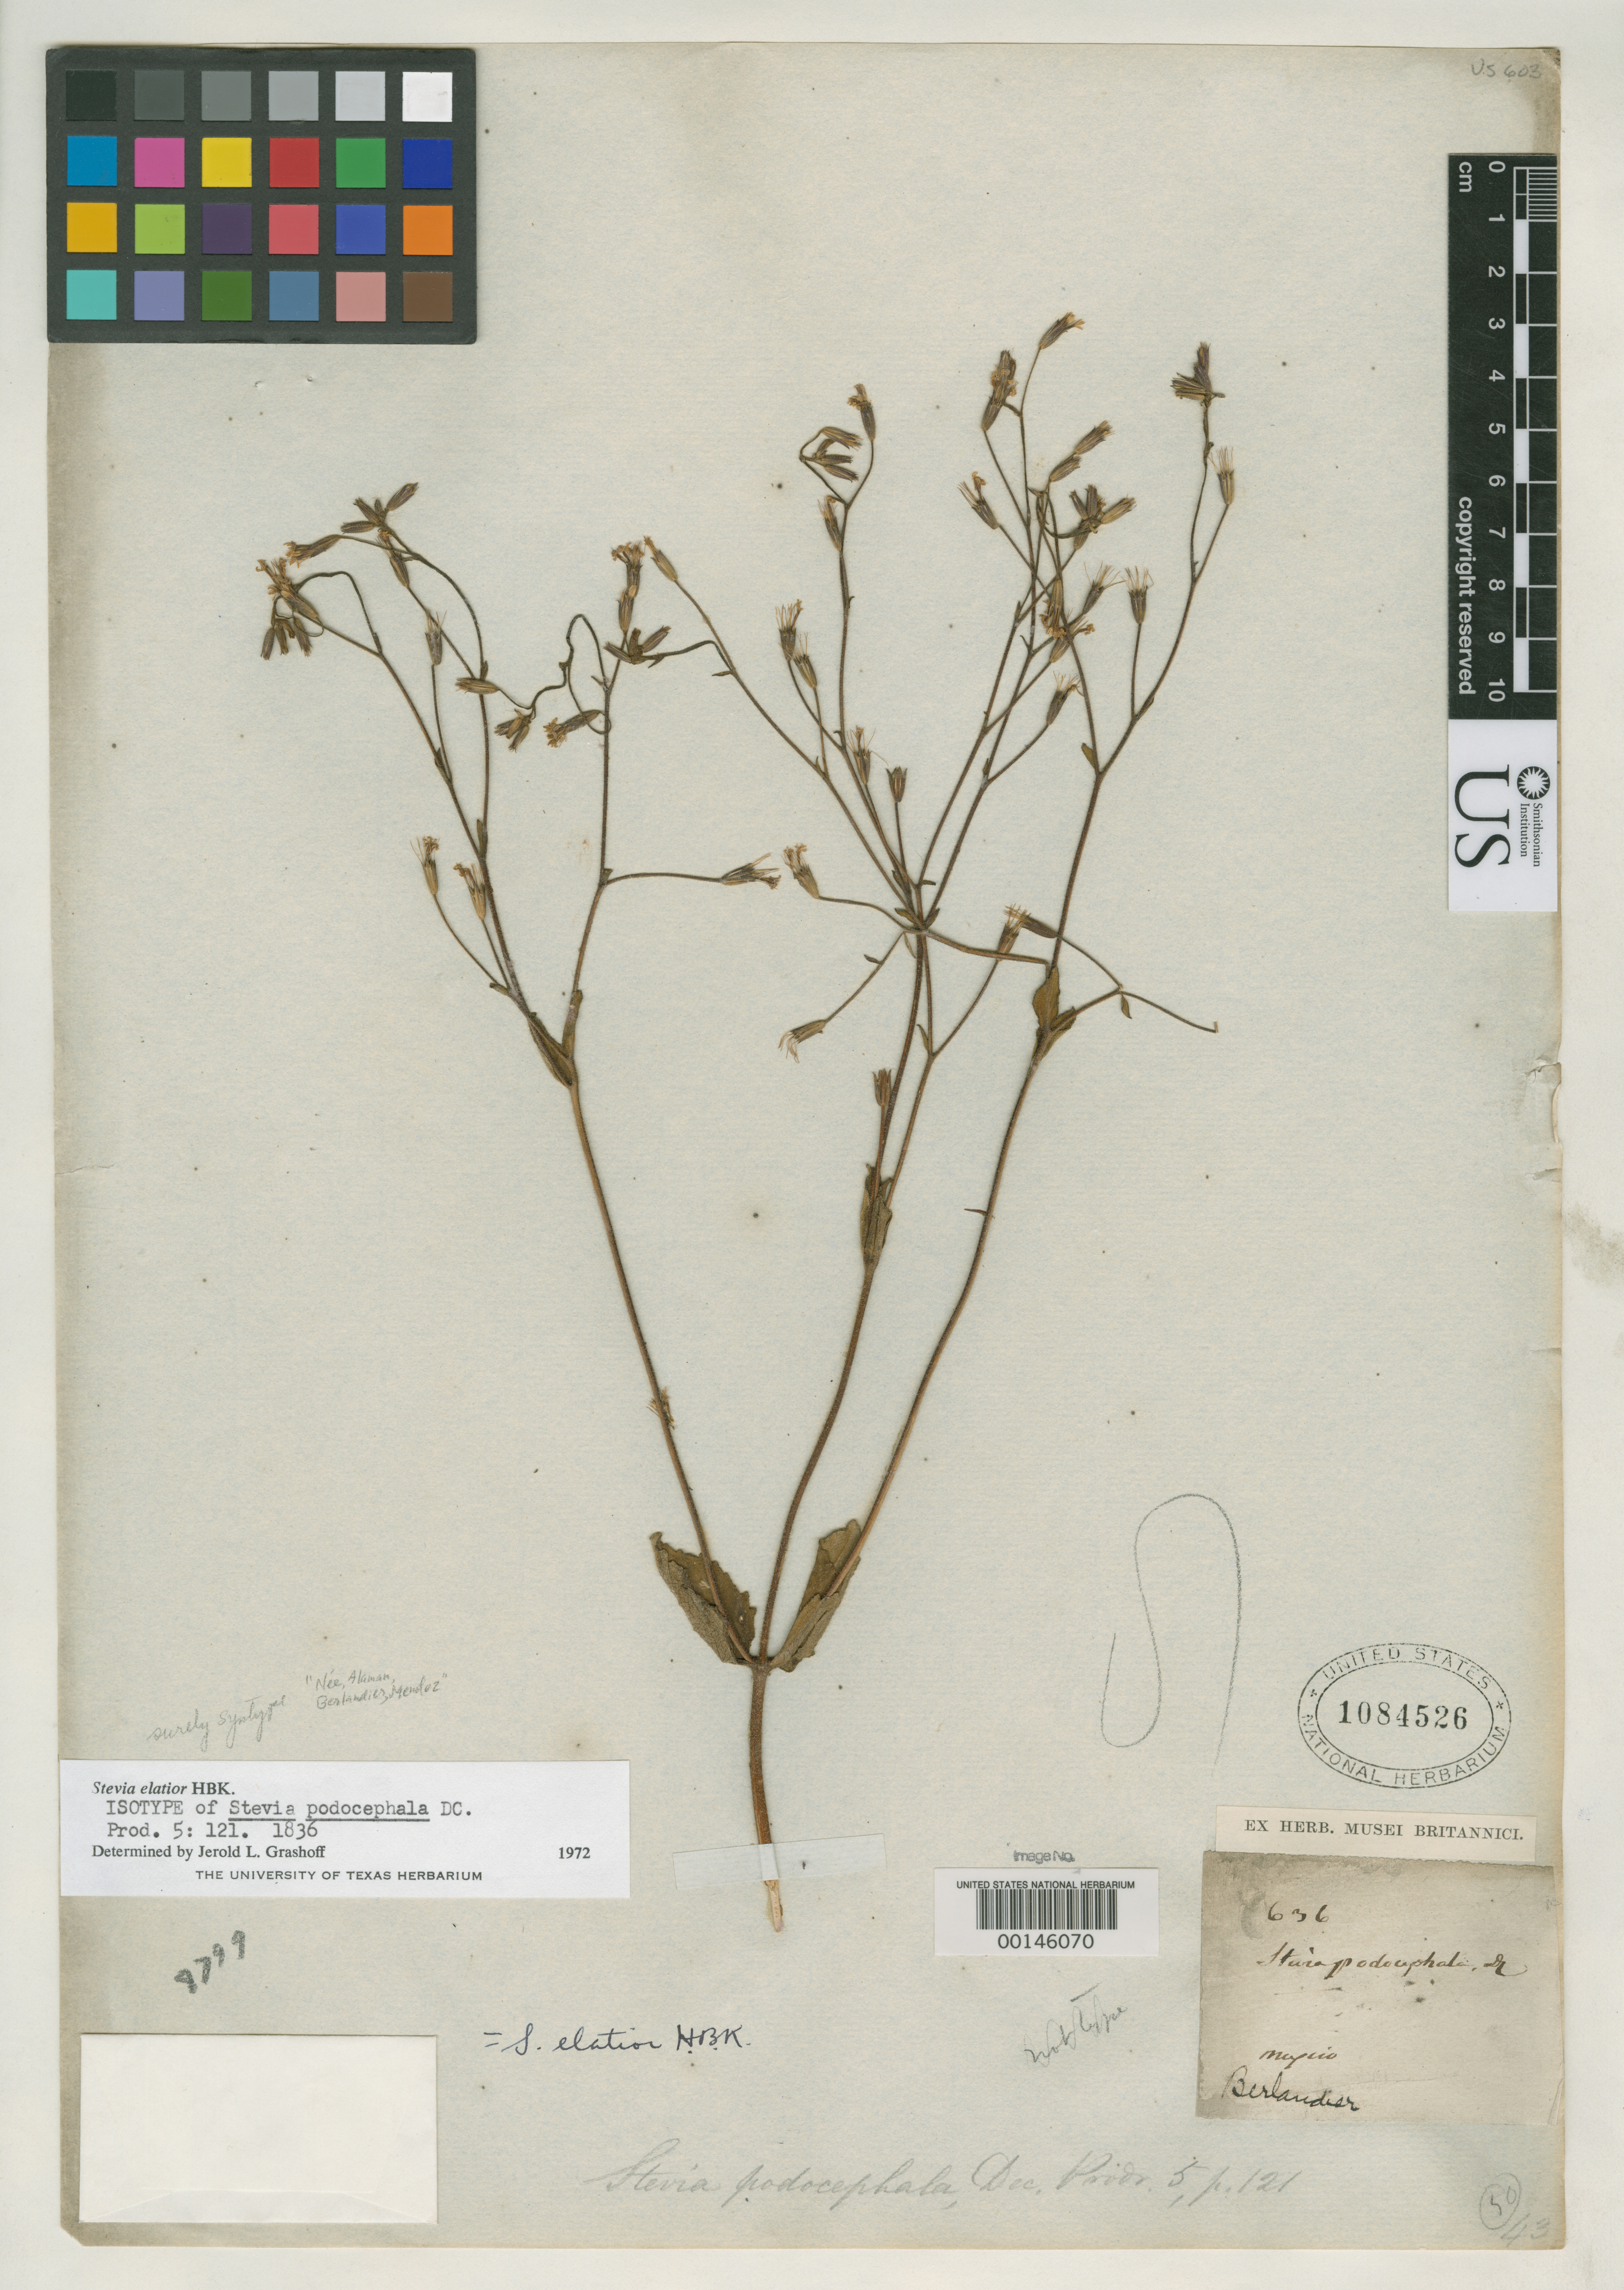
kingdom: Plantae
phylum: Tracheophyta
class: Magnoliopsida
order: Asterales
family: Asteraceae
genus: Stevia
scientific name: Stevia podocephala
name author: DC.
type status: Syntype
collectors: J. L. Berlandier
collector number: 636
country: Mexico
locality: E of Monserrat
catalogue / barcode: US 1084526